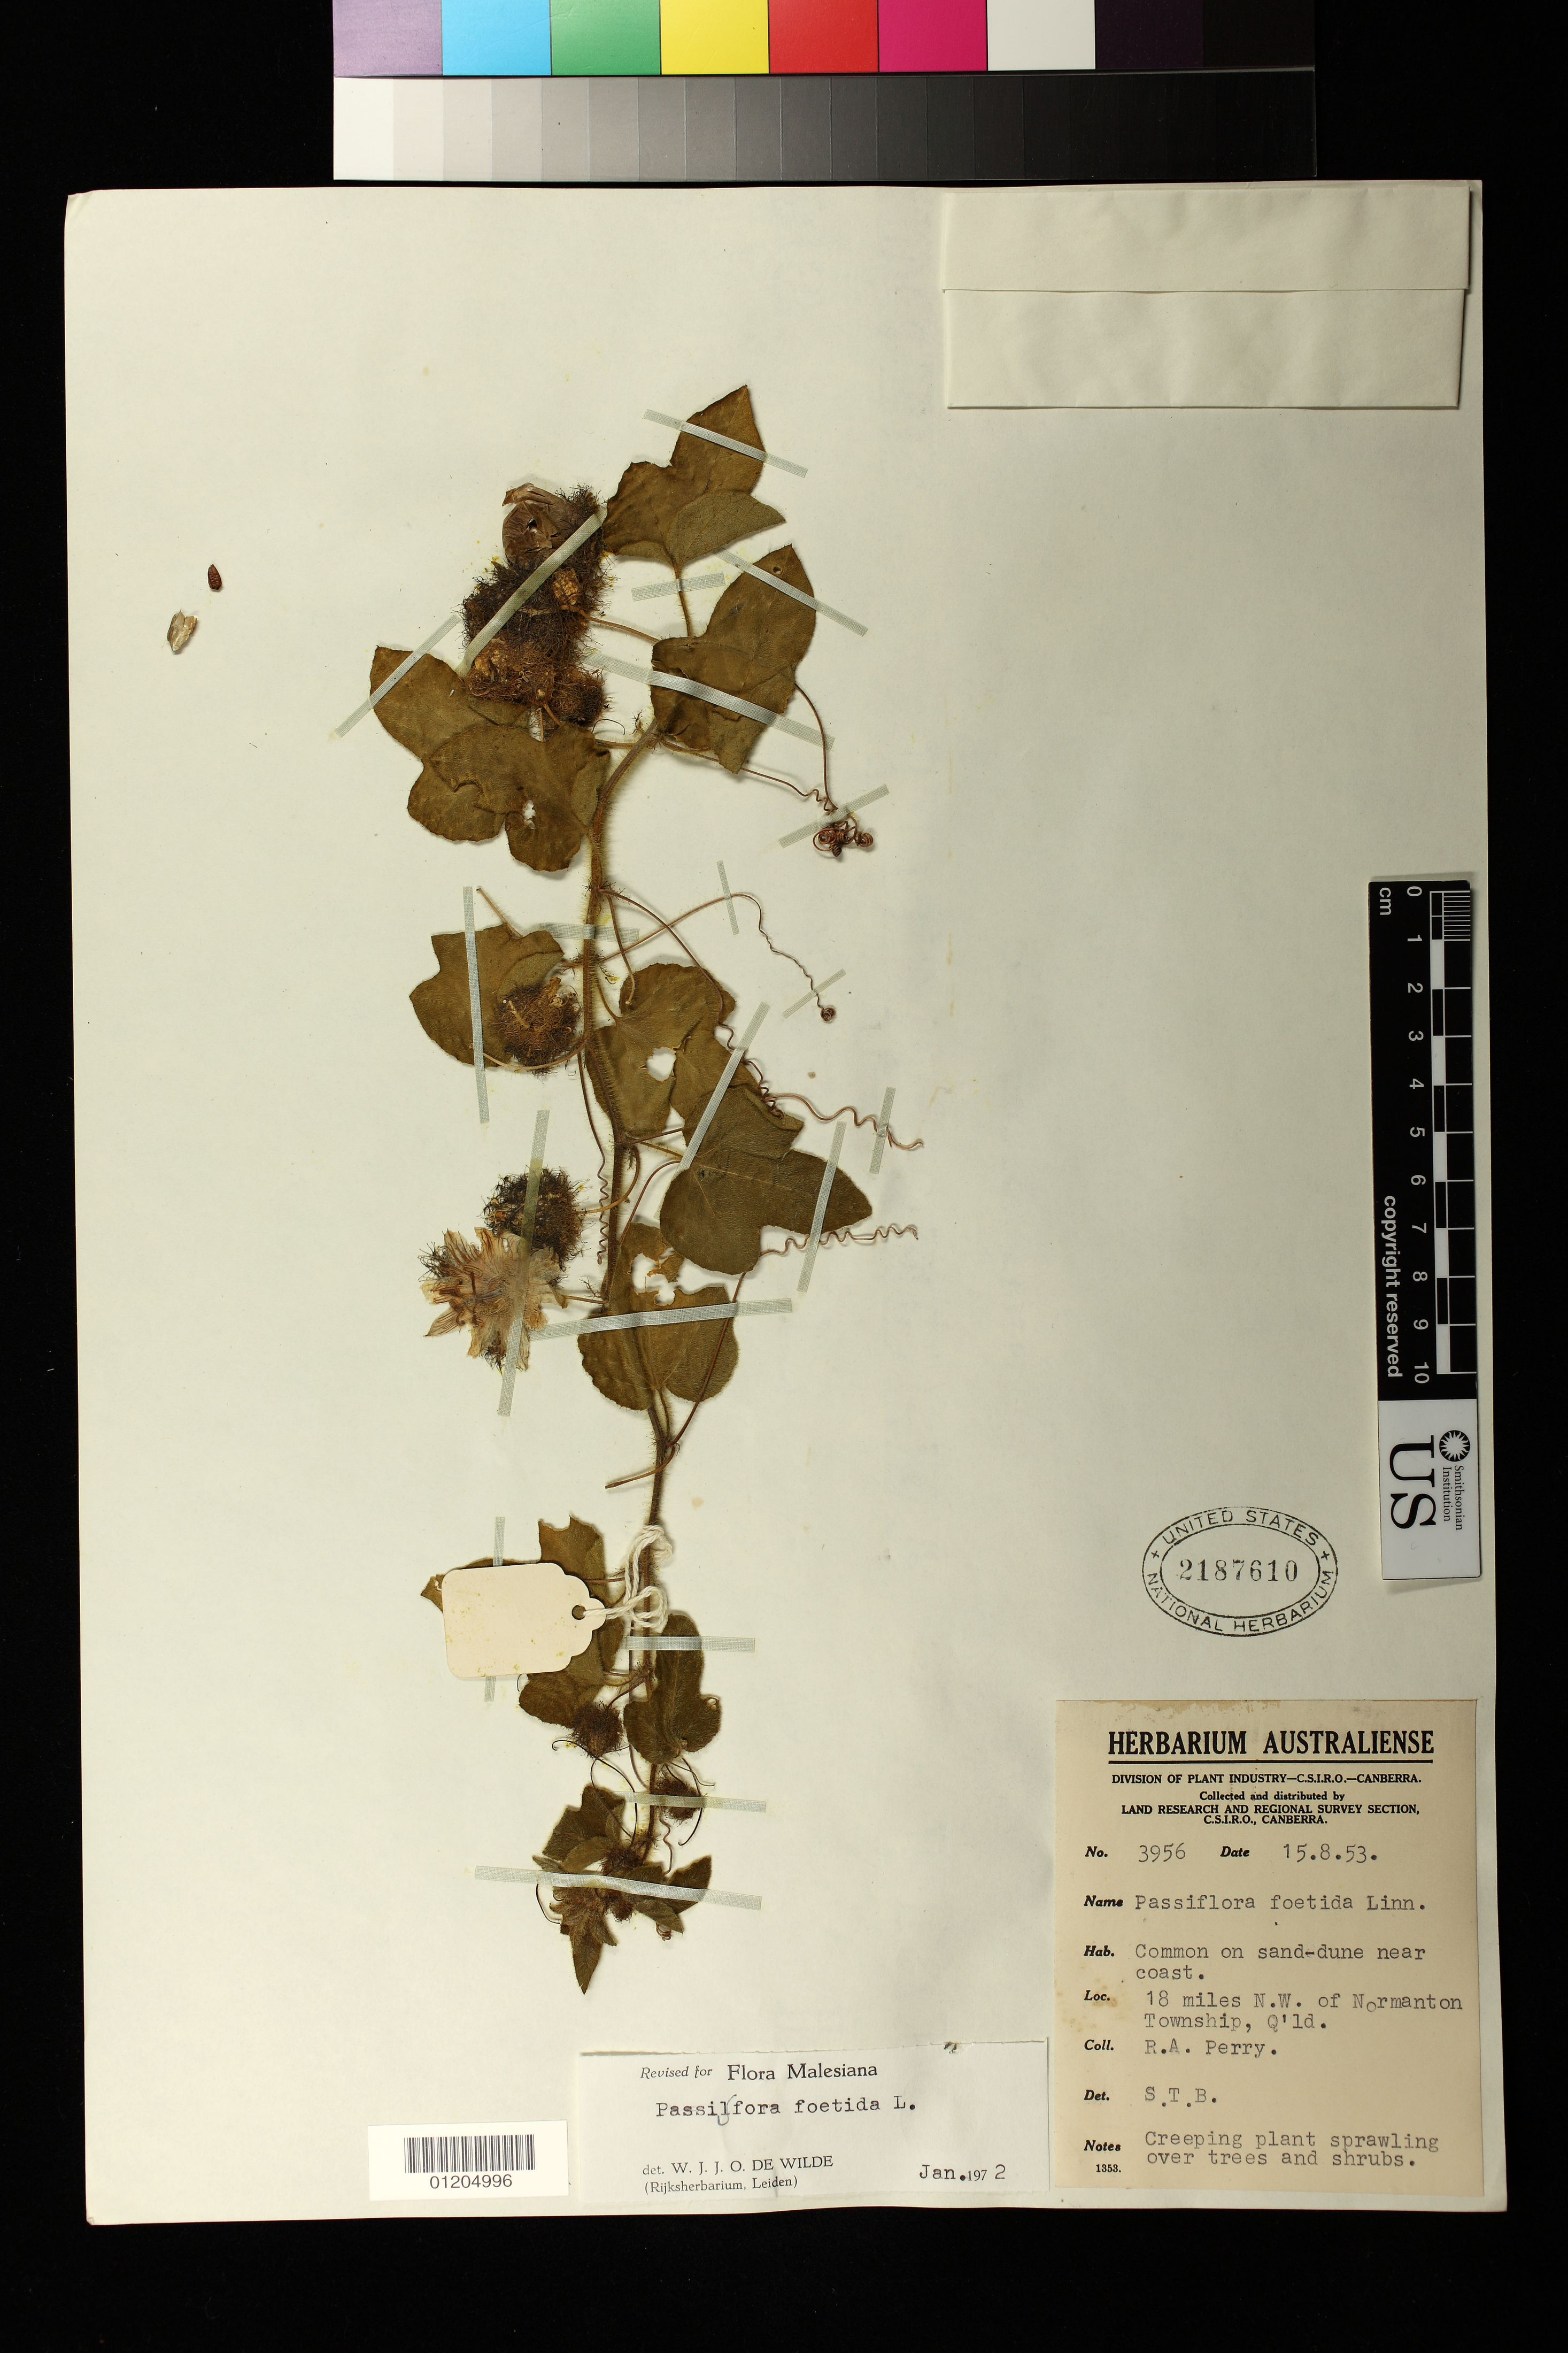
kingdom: Plantae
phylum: Tracheophyta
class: Magnoliopsida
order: Malpighiales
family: Passifloraceae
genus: Passiflora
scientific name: Passiflora foetida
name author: L.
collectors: R. Perry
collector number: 3956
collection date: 1953-08-15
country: Australia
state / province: Queensland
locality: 18 miles N.W. of Normanton Township, Q'ld.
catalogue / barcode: US 2187610